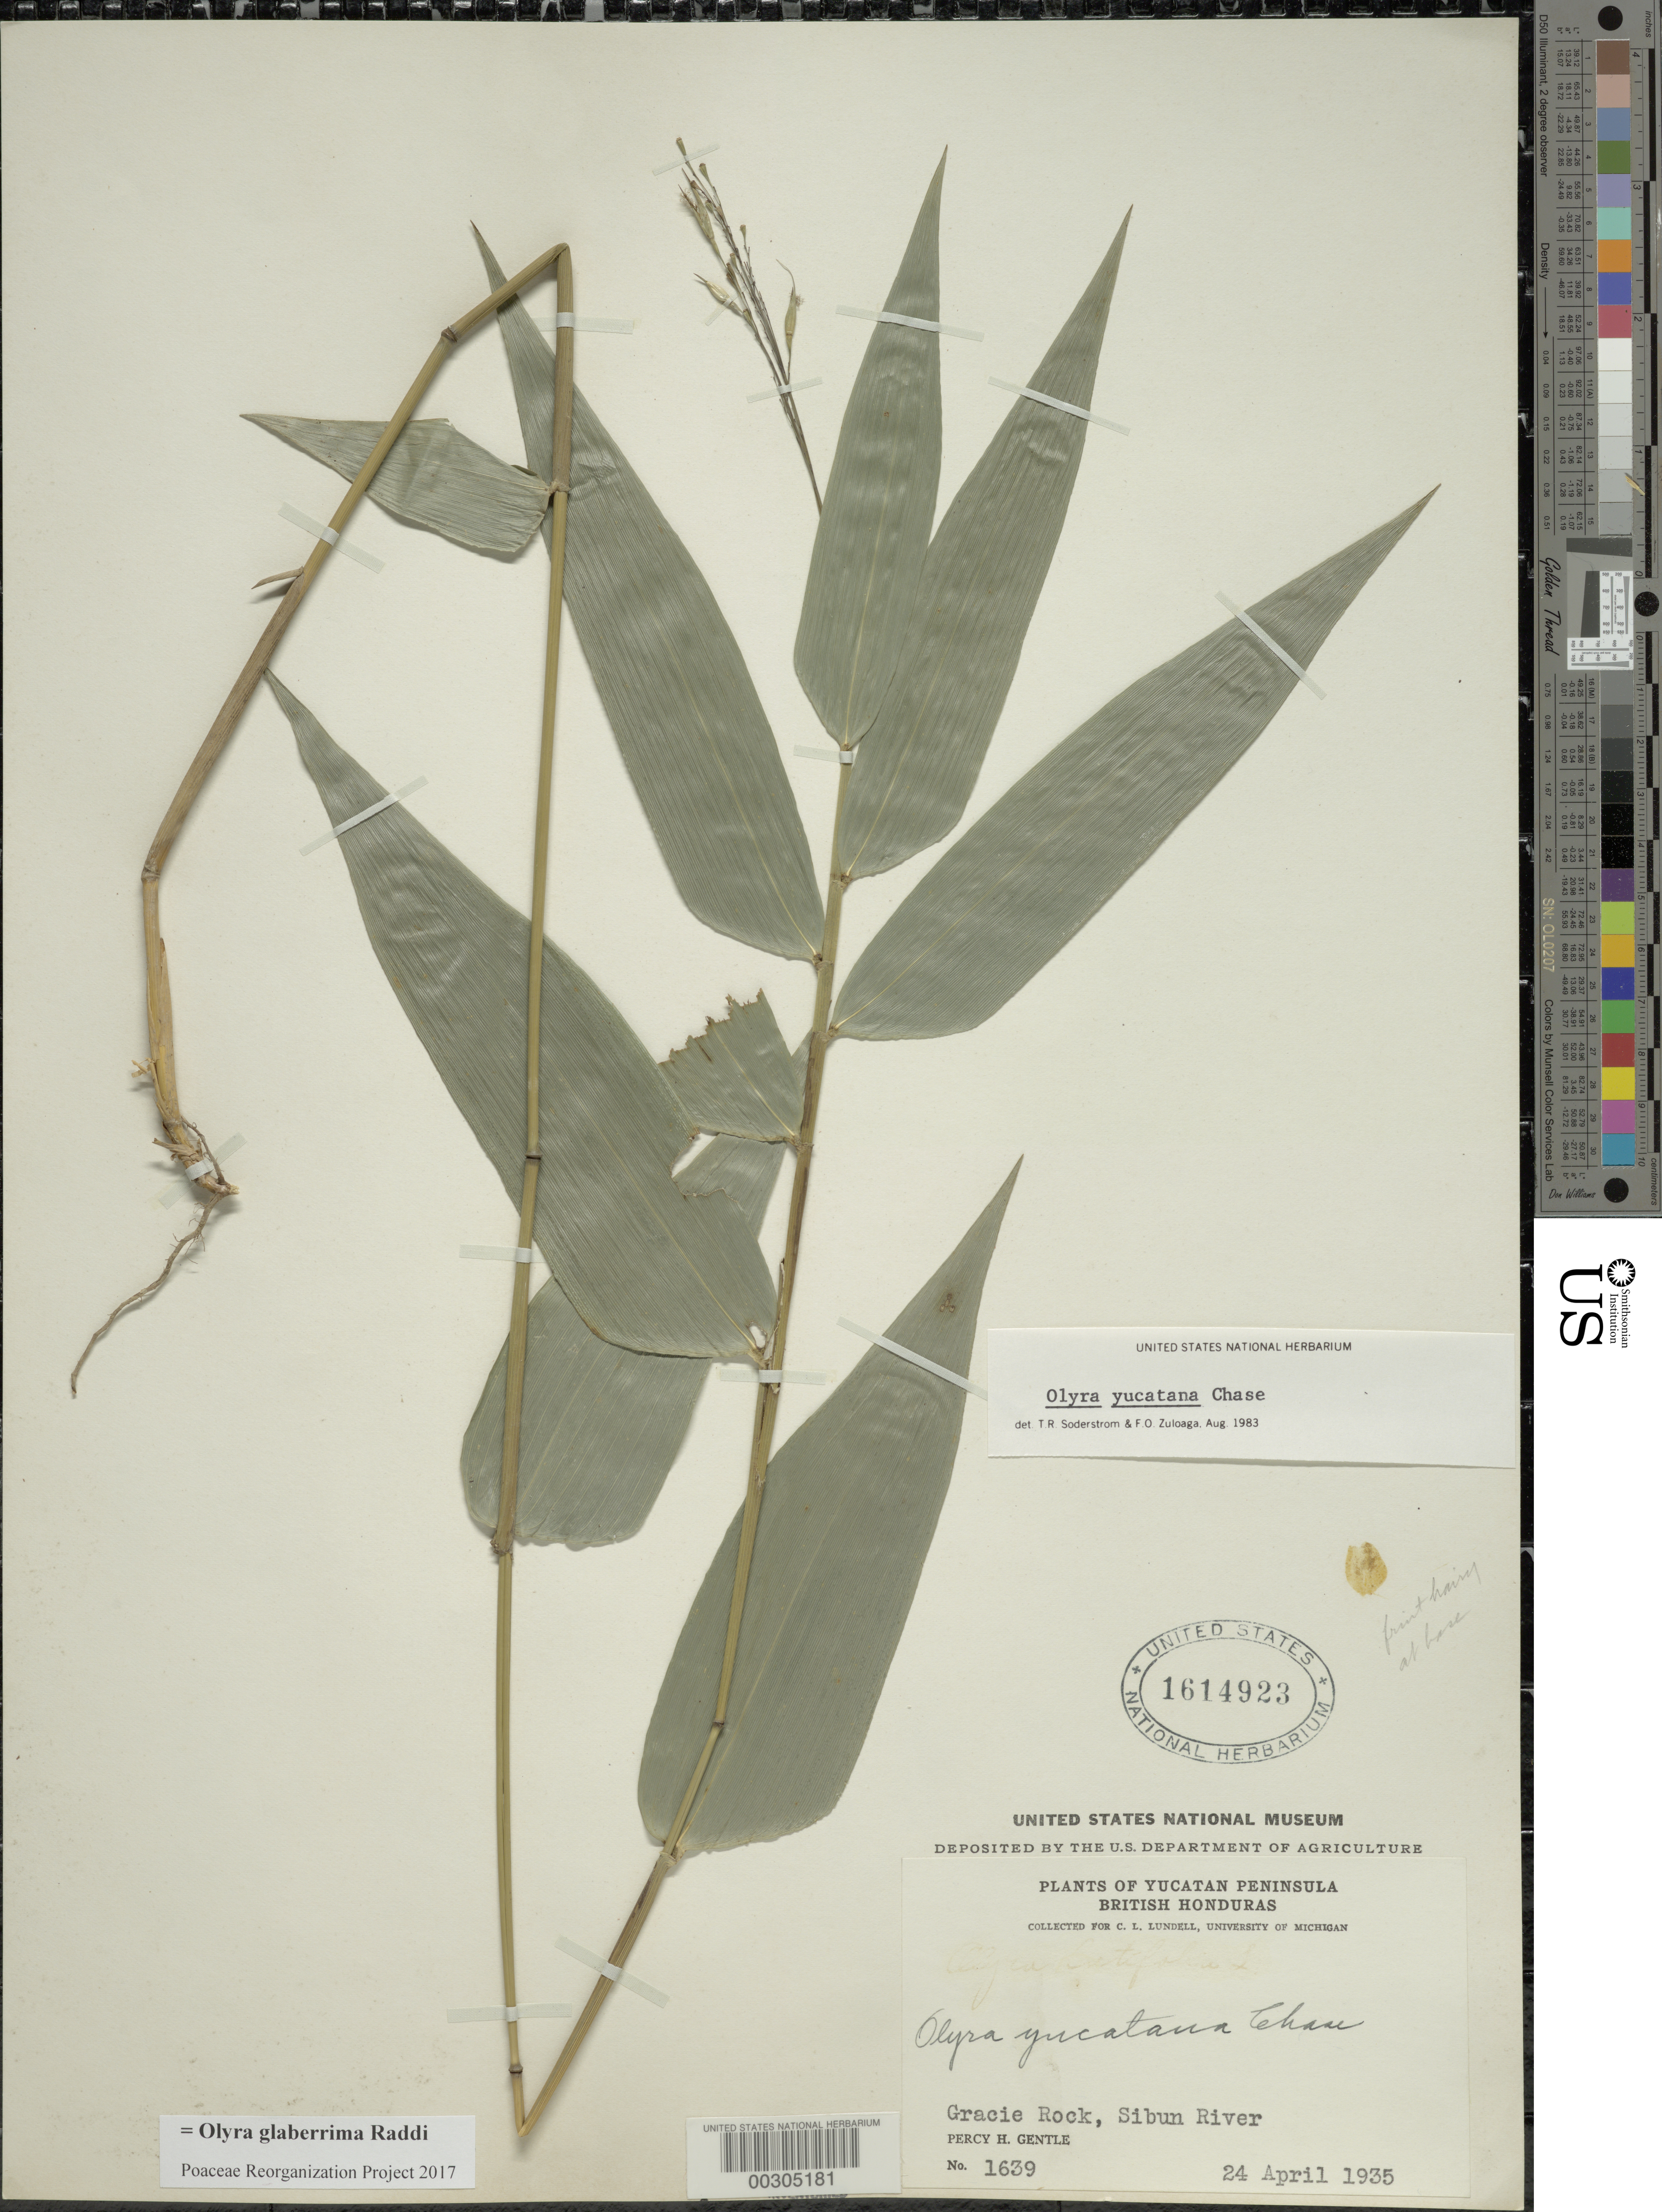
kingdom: Plantae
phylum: Tracheophyta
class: Liliopsida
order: Poales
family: Poaceae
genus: Olyra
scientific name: Olyra glaberrima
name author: Raddi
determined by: Poaceae Reorganization Project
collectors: P. H. Gentle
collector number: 1639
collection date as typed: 24 Apr 1935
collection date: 1935-04-24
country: Belize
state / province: Belize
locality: Gracie Rock, Sibun River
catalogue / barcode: US 1614923